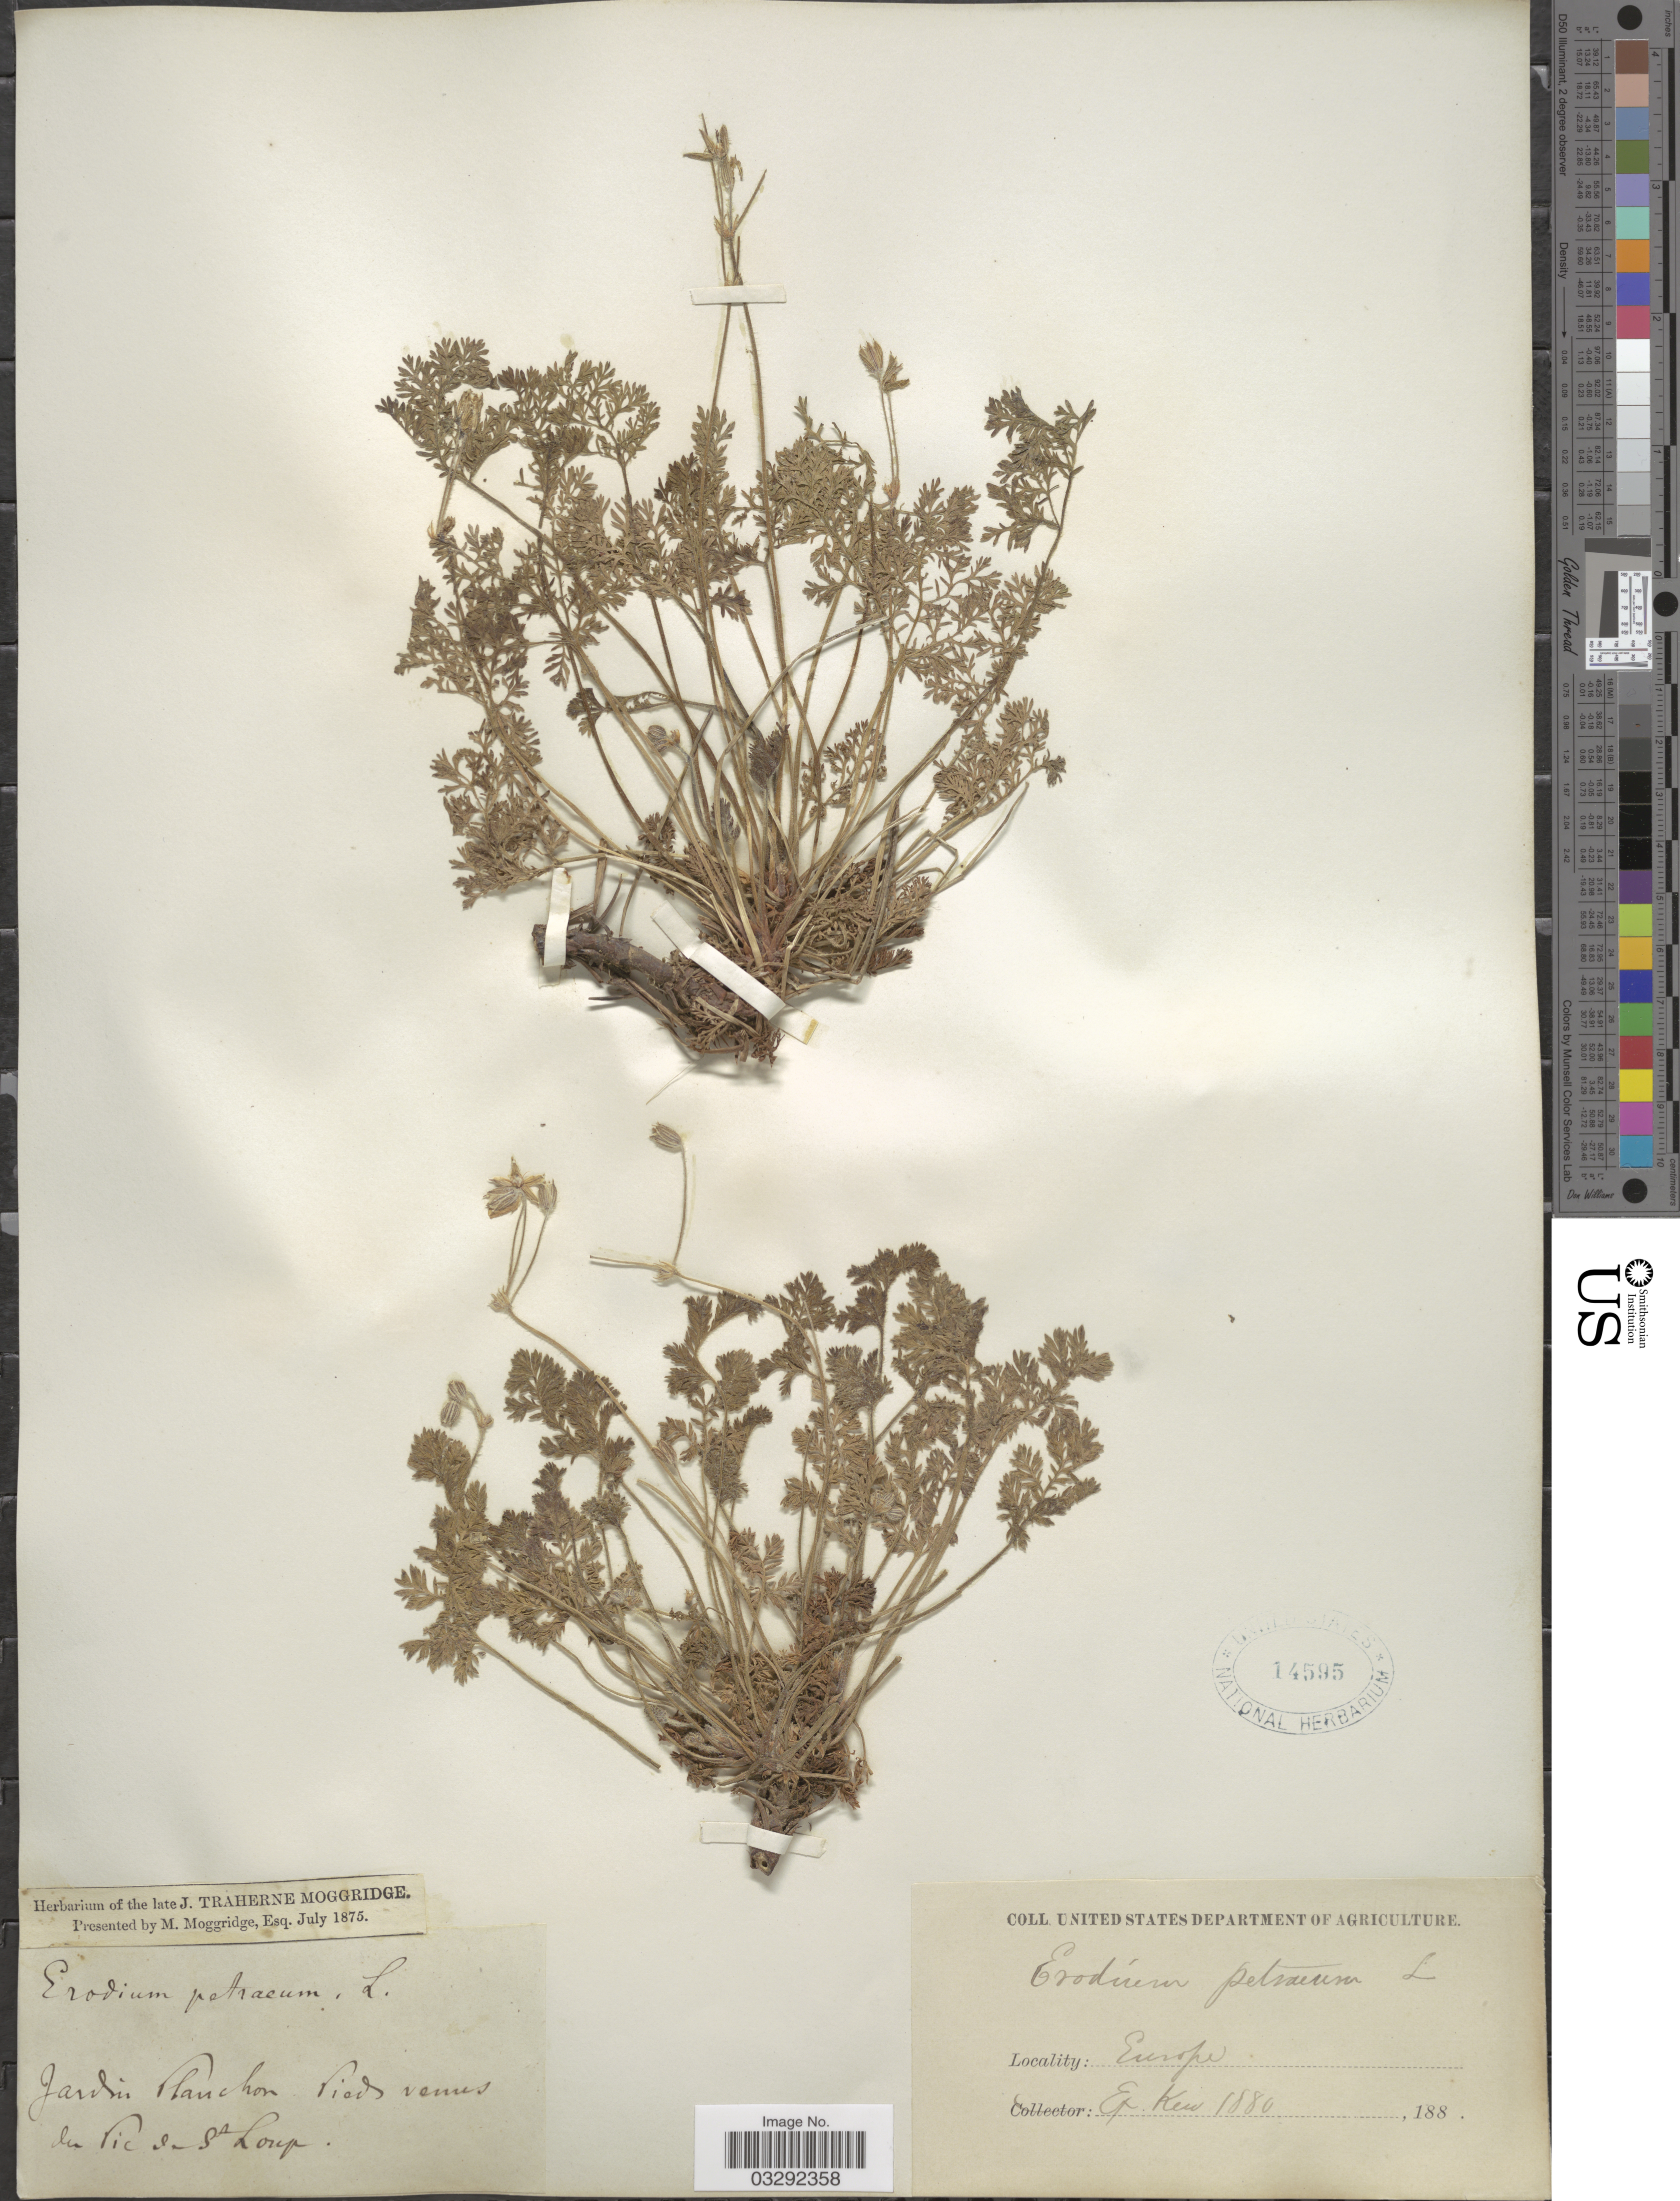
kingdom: Plantae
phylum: Tracheophyta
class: Magnoliopsida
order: Geraniales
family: Geraniaceae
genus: Erodium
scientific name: Erodium petraeum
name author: (Gouan) Willd.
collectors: ex herb. J.T. Moggridge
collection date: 1880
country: France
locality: Jardin Planchon Pieds vemus du Pic de St Loup. Europe.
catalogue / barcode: US 14595